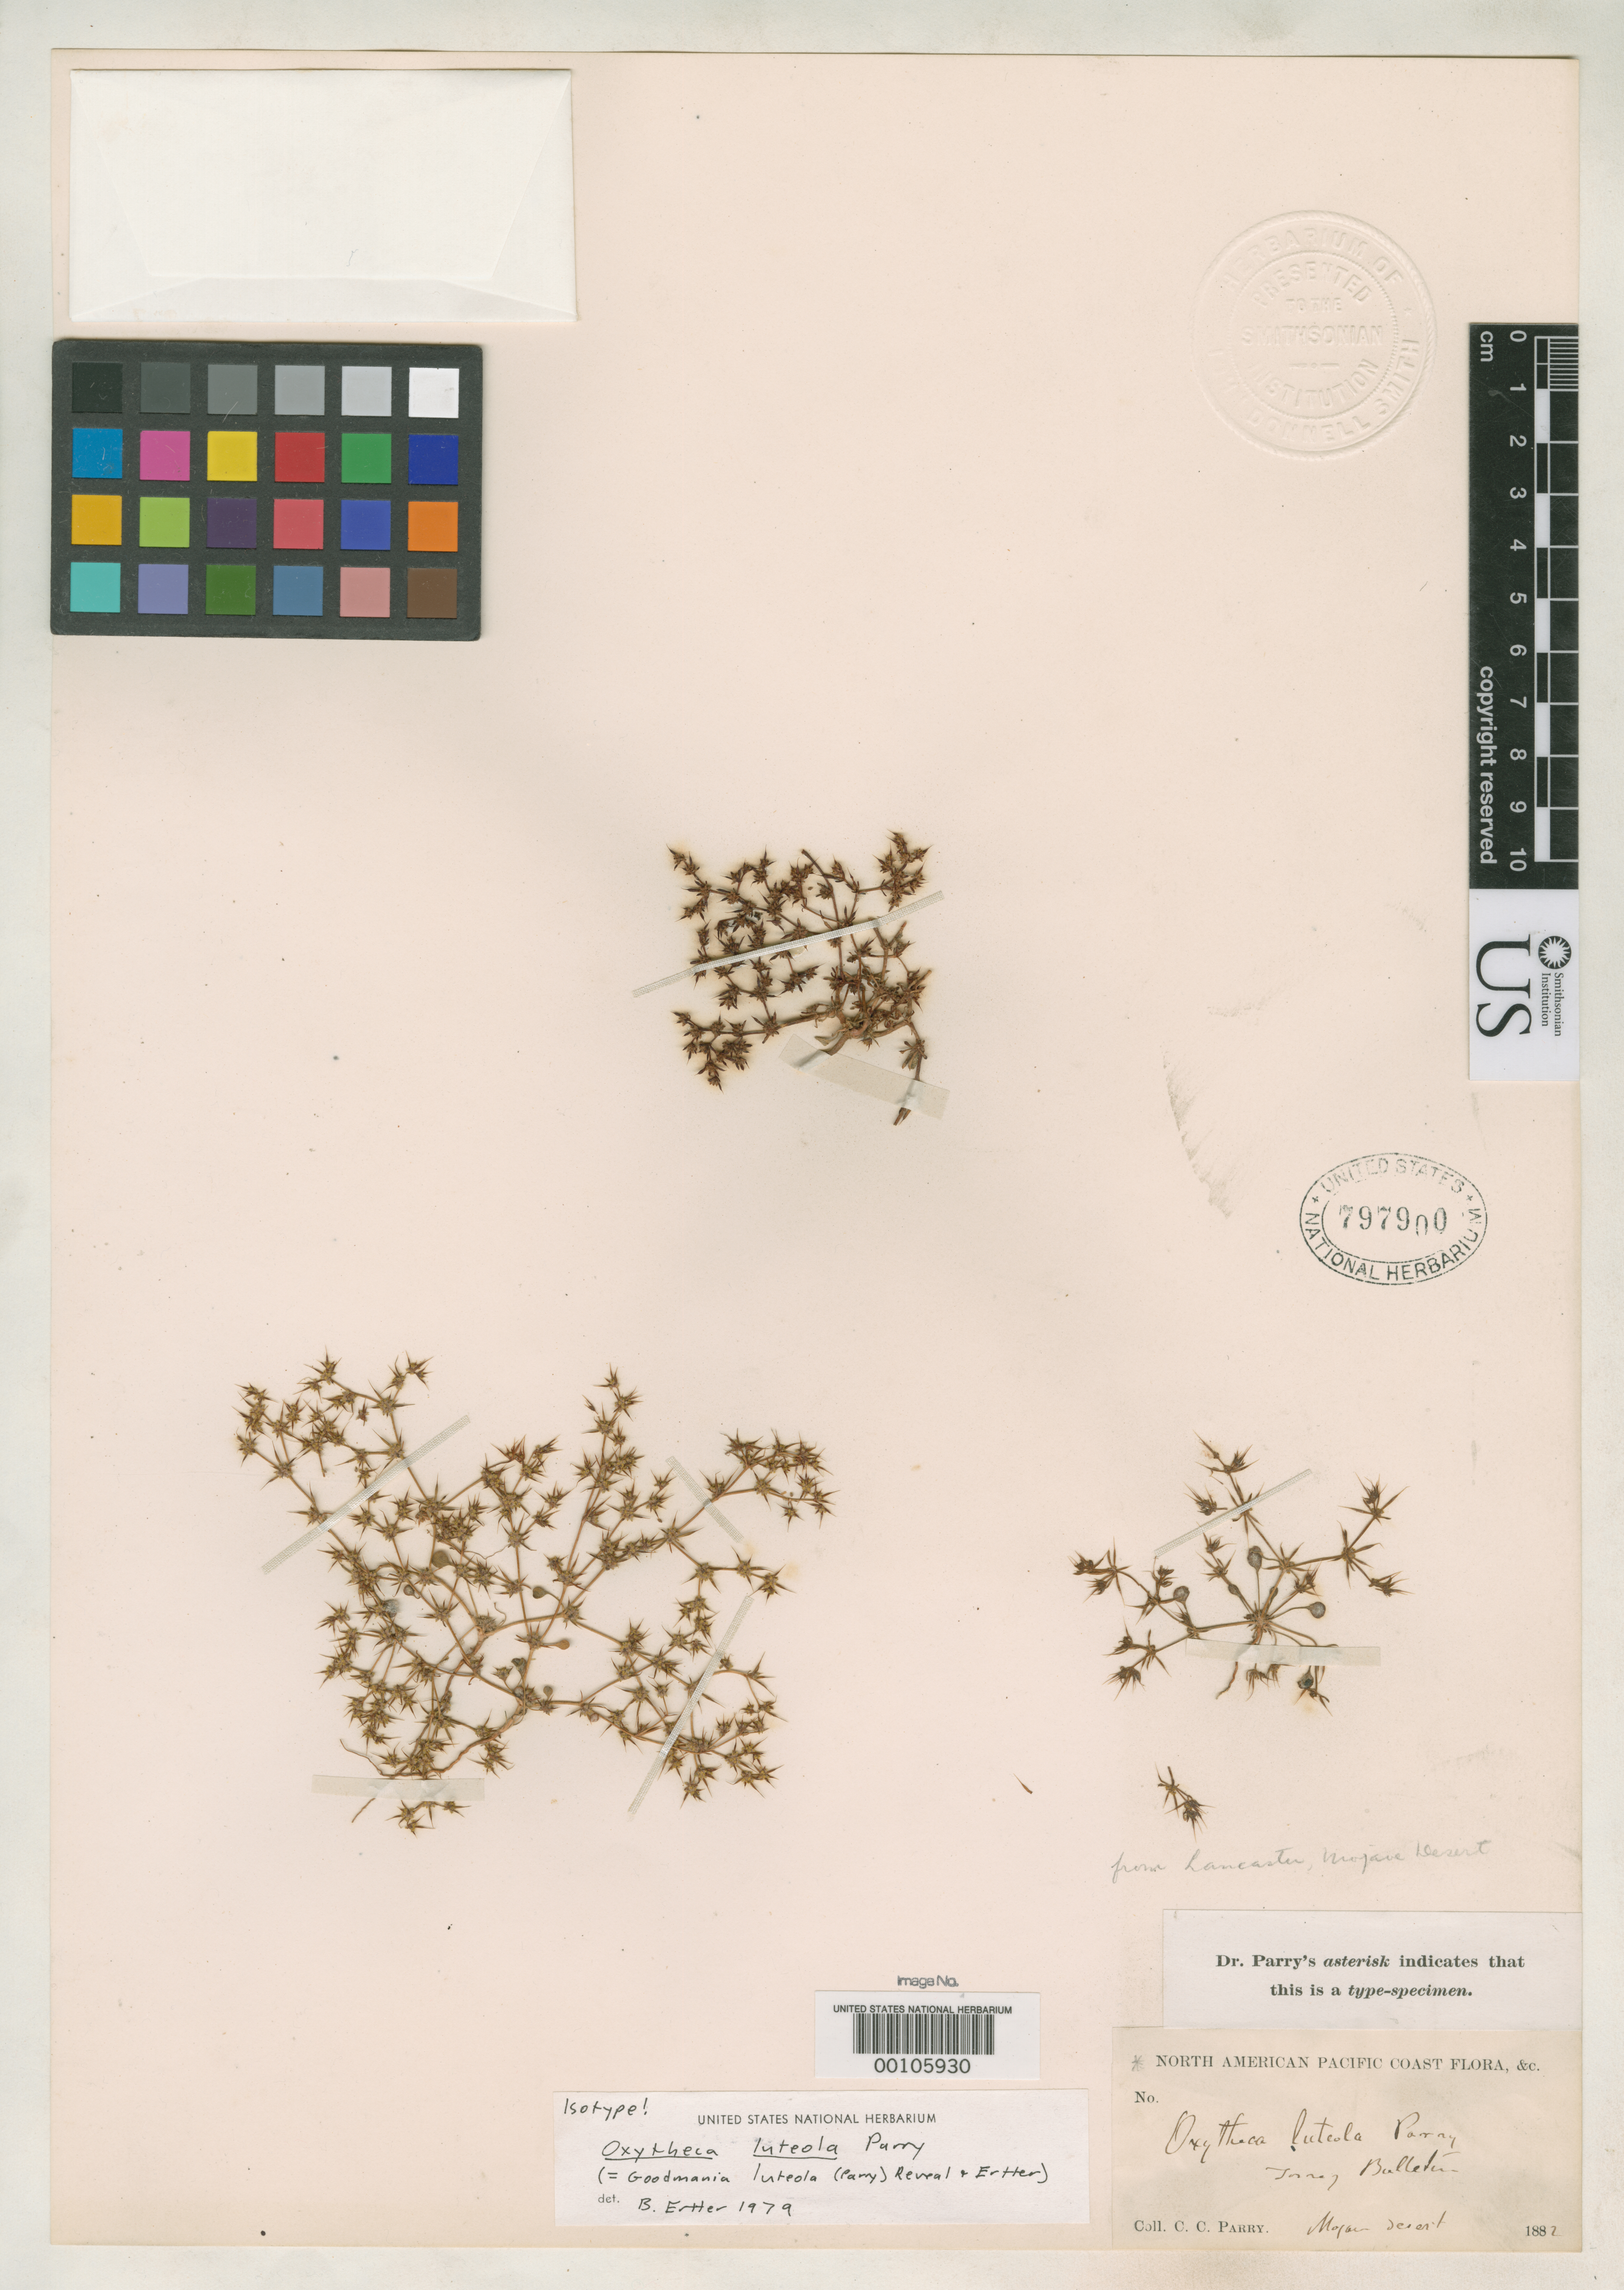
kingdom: Plantae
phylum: Tracheophyta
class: Magnoliopsida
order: Caryophyllales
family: Polygonaceae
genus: Oxytheca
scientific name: Oxytheca luteola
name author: Parry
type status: Isotype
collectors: C. C. Parry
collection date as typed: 1882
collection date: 1882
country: United States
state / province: California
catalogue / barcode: US 797900